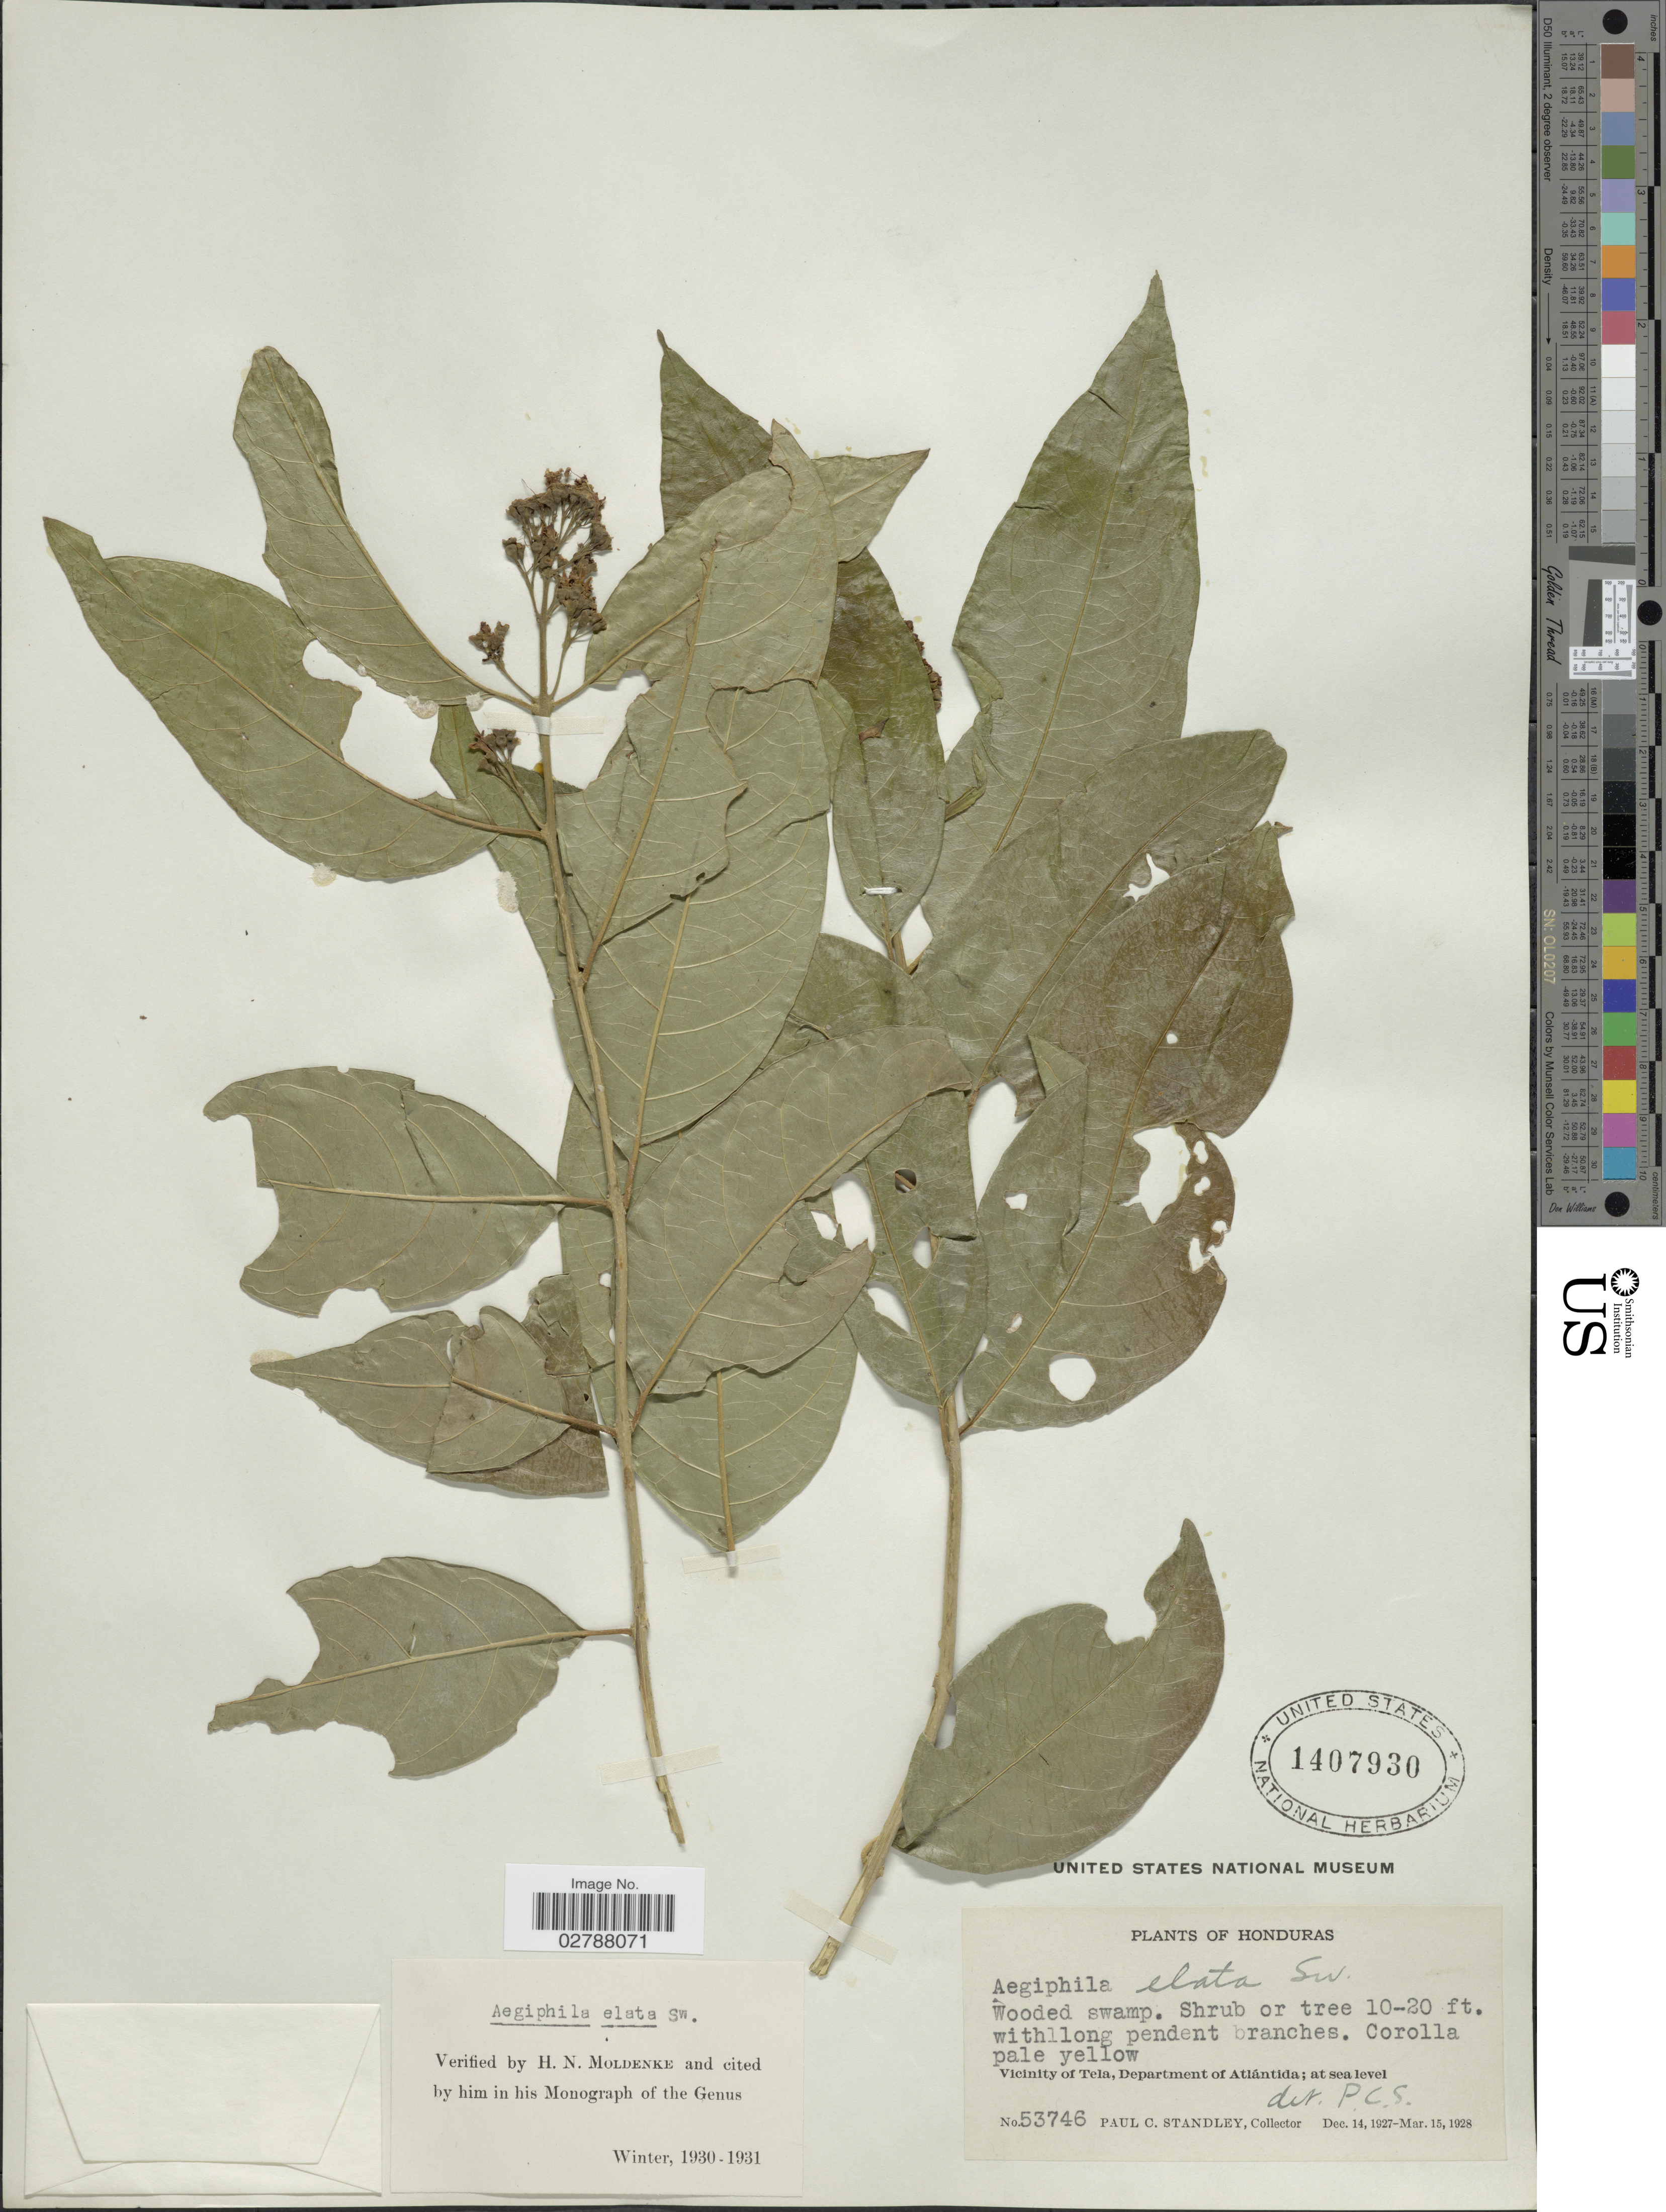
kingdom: Plantae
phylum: Tracheophyta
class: Magnoliopsida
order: Lamiales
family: Lamiaceae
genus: Aegiphila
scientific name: Aegiphila elata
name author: Sw.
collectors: P. C. Standley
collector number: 53746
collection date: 1927-12-14/1928-03-15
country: Honduras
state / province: Atlántida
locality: Vicinity of Tela.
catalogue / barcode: US 1407930